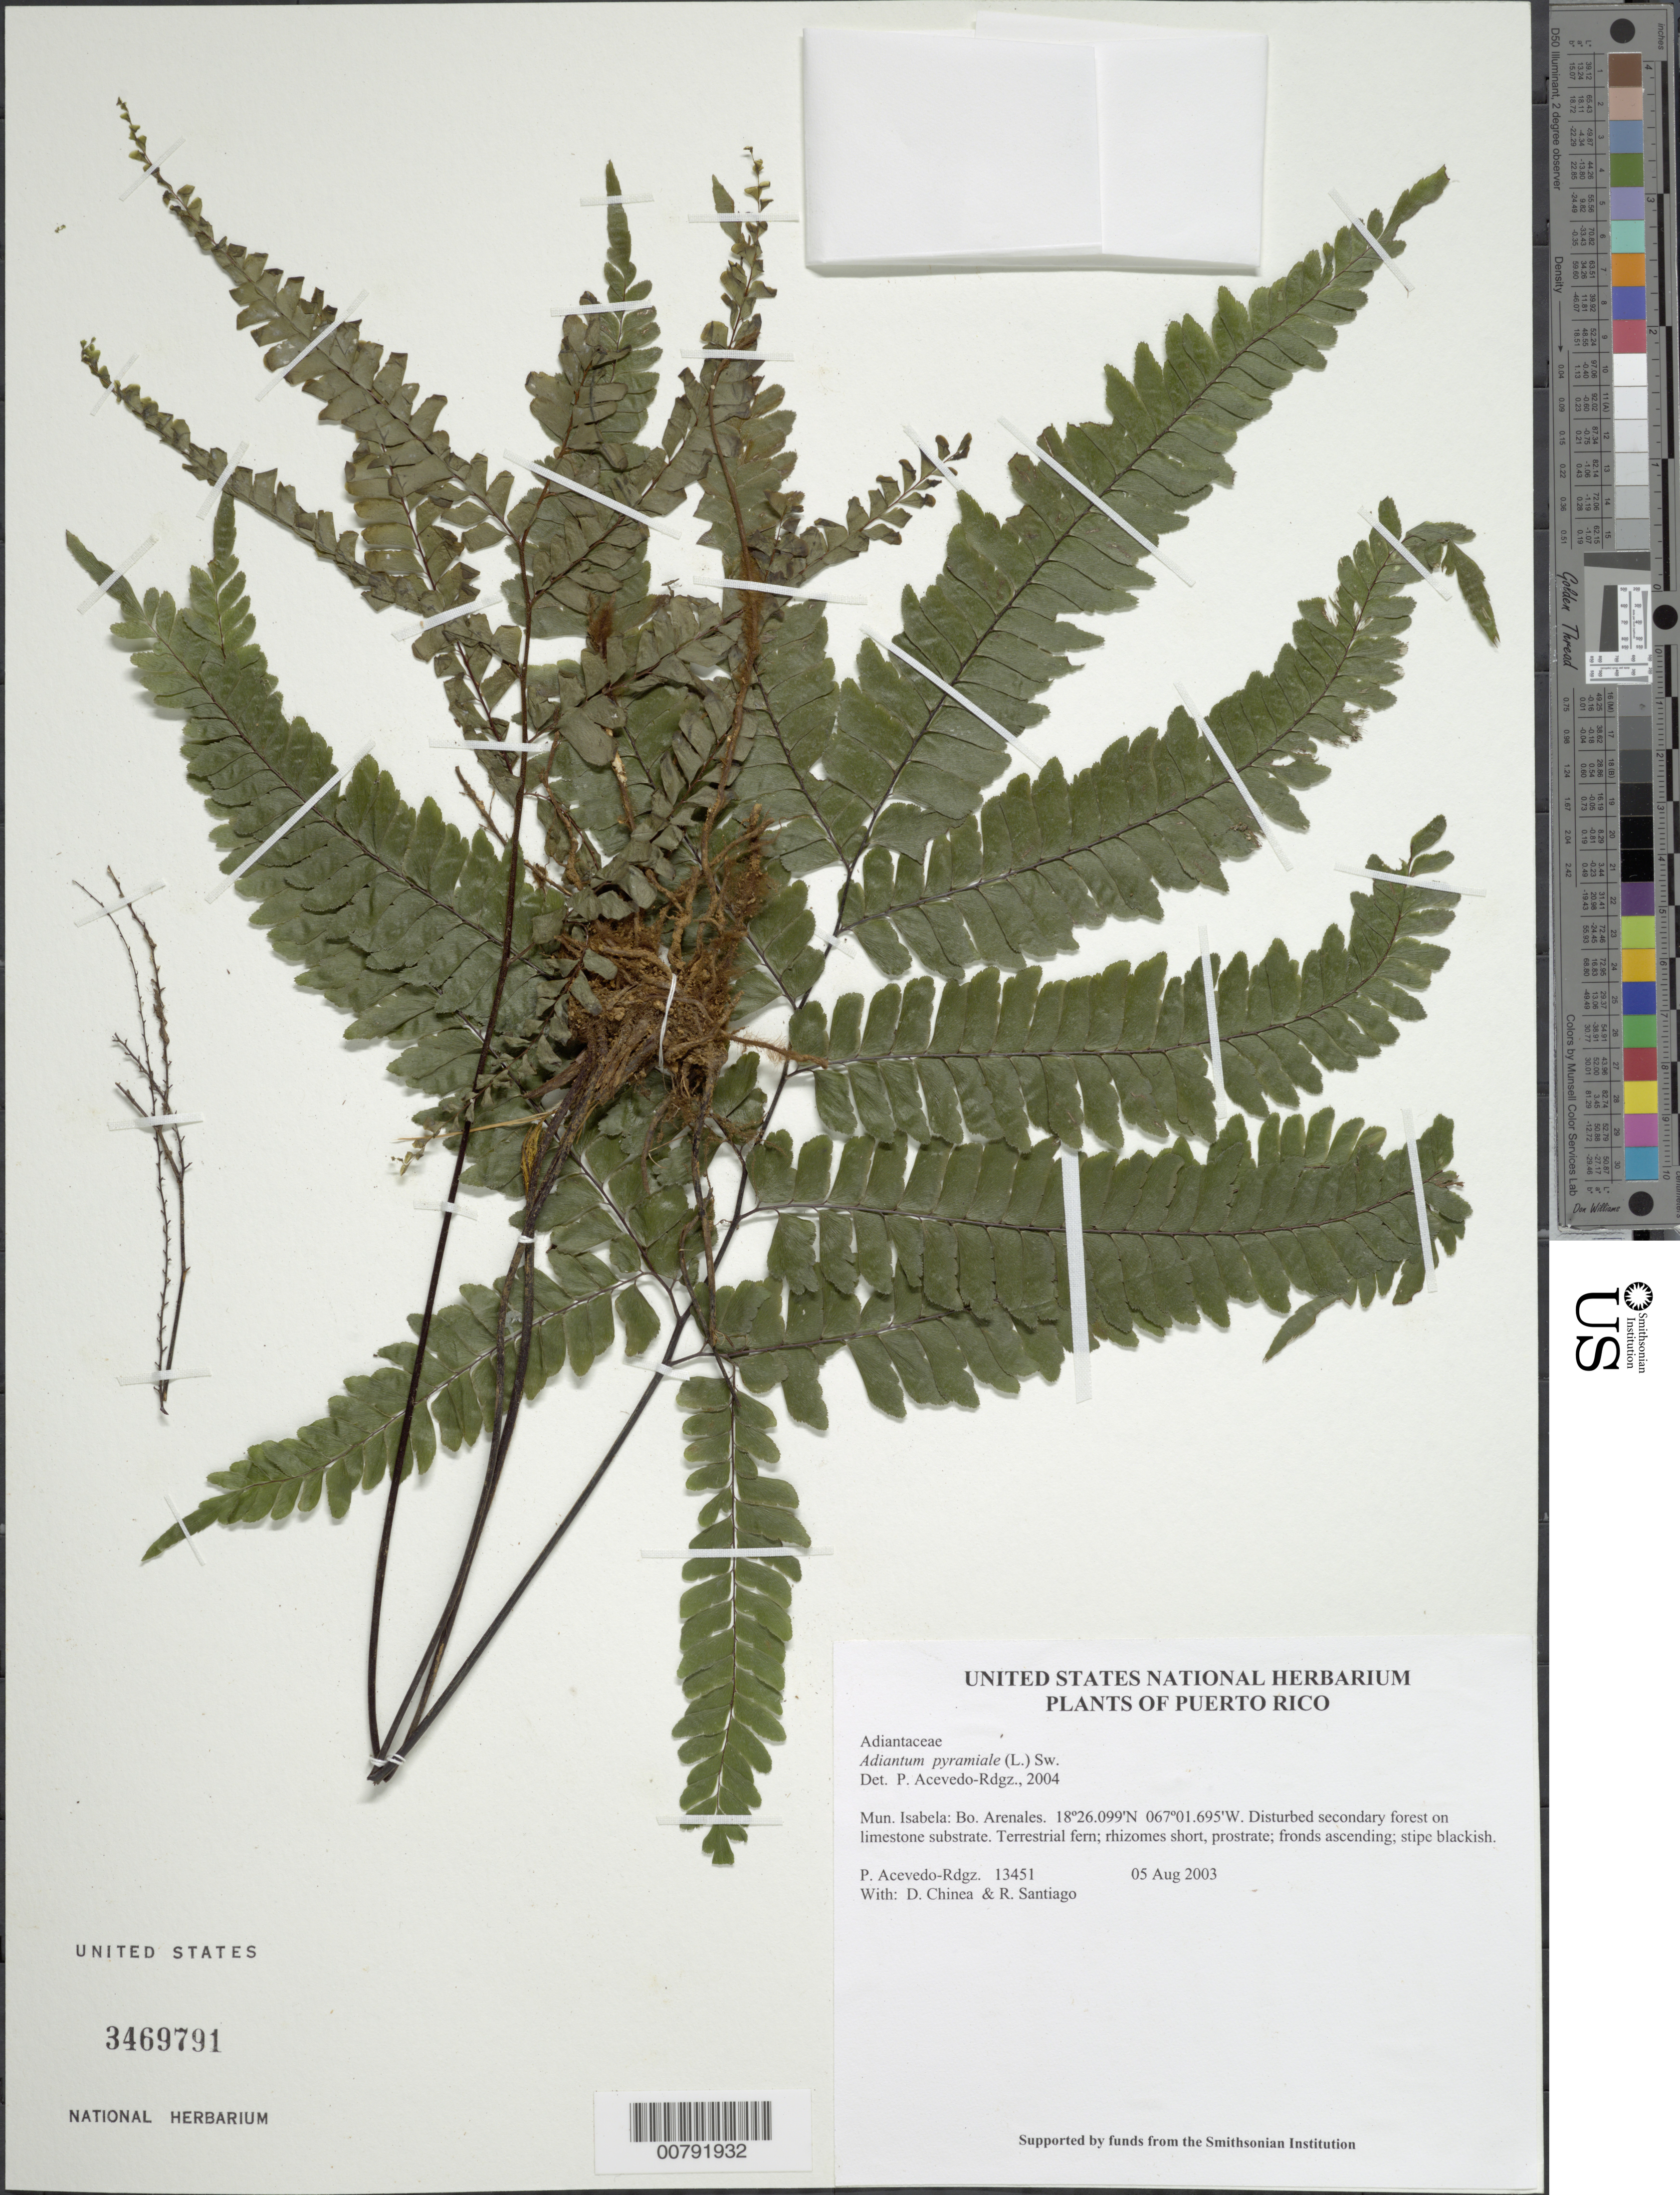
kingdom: Plantae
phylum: Tracheophyta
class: Polypodiopsida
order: Polypodiales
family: Pteridaceae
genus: Adiantum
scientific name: Adiantum pyramidale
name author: (L.) Willd.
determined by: Acevedo-Rodríguez, P., (BOT), Smithsonian Institution - National Museum of Natural History (UNITED STATES)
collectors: P. Acevedo-Rodr., D. Chinea & R. Santiago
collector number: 13451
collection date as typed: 05 Aug 2003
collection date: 2003-08-05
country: Puerto Rico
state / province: Isabela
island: Puerto Rico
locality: Mun. Isabela: Bo. Arenales.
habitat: Disturbed secondary forest on limestone substrate.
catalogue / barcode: US 3469791